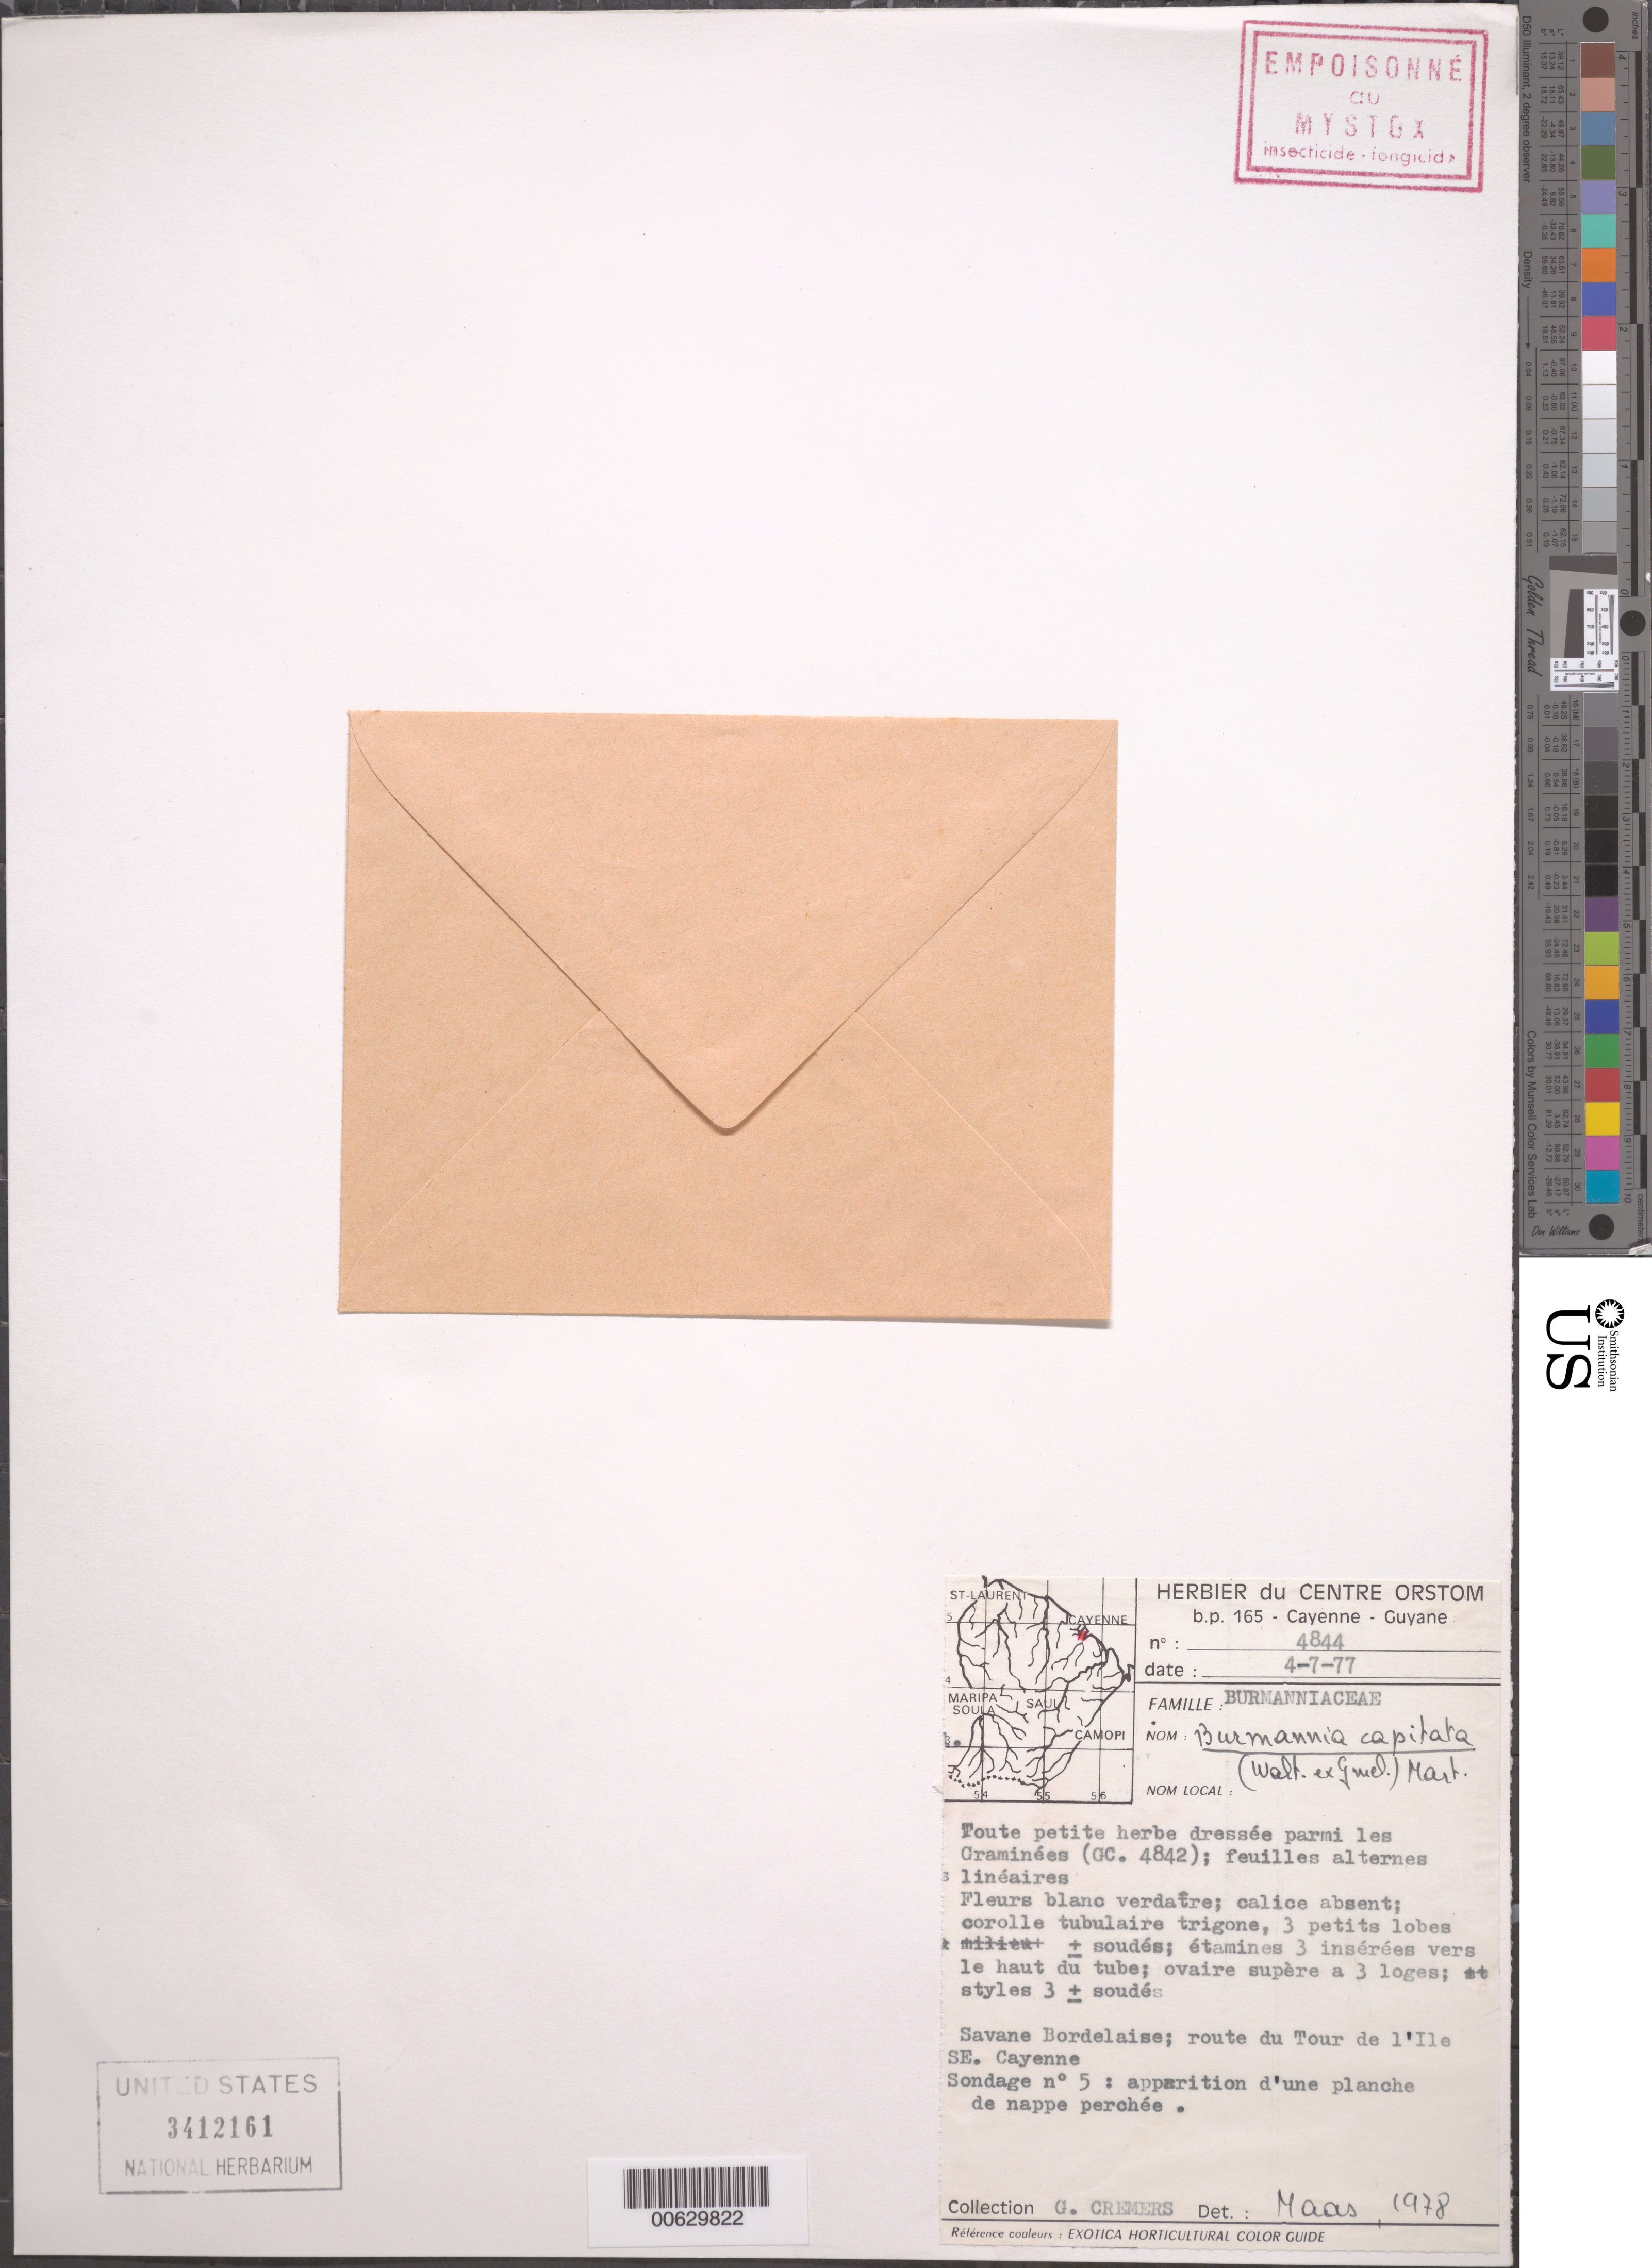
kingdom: Plantae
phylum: Tracheophyta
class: Liliopsida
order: Dioscoreales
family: Burmanniaceae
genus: Burmannia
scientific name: Burmannia capitata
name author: (Walter ex J.F. Gmel.) Mart.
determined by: Maas, Paul J. M.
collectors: G. Cremers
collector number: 4844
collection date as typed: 4-Jul-77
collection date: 1977-07-04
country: French Guiana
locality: Savane Bordelaise, route du tour d'Ile SE Cayenne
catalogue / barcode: US 3412161